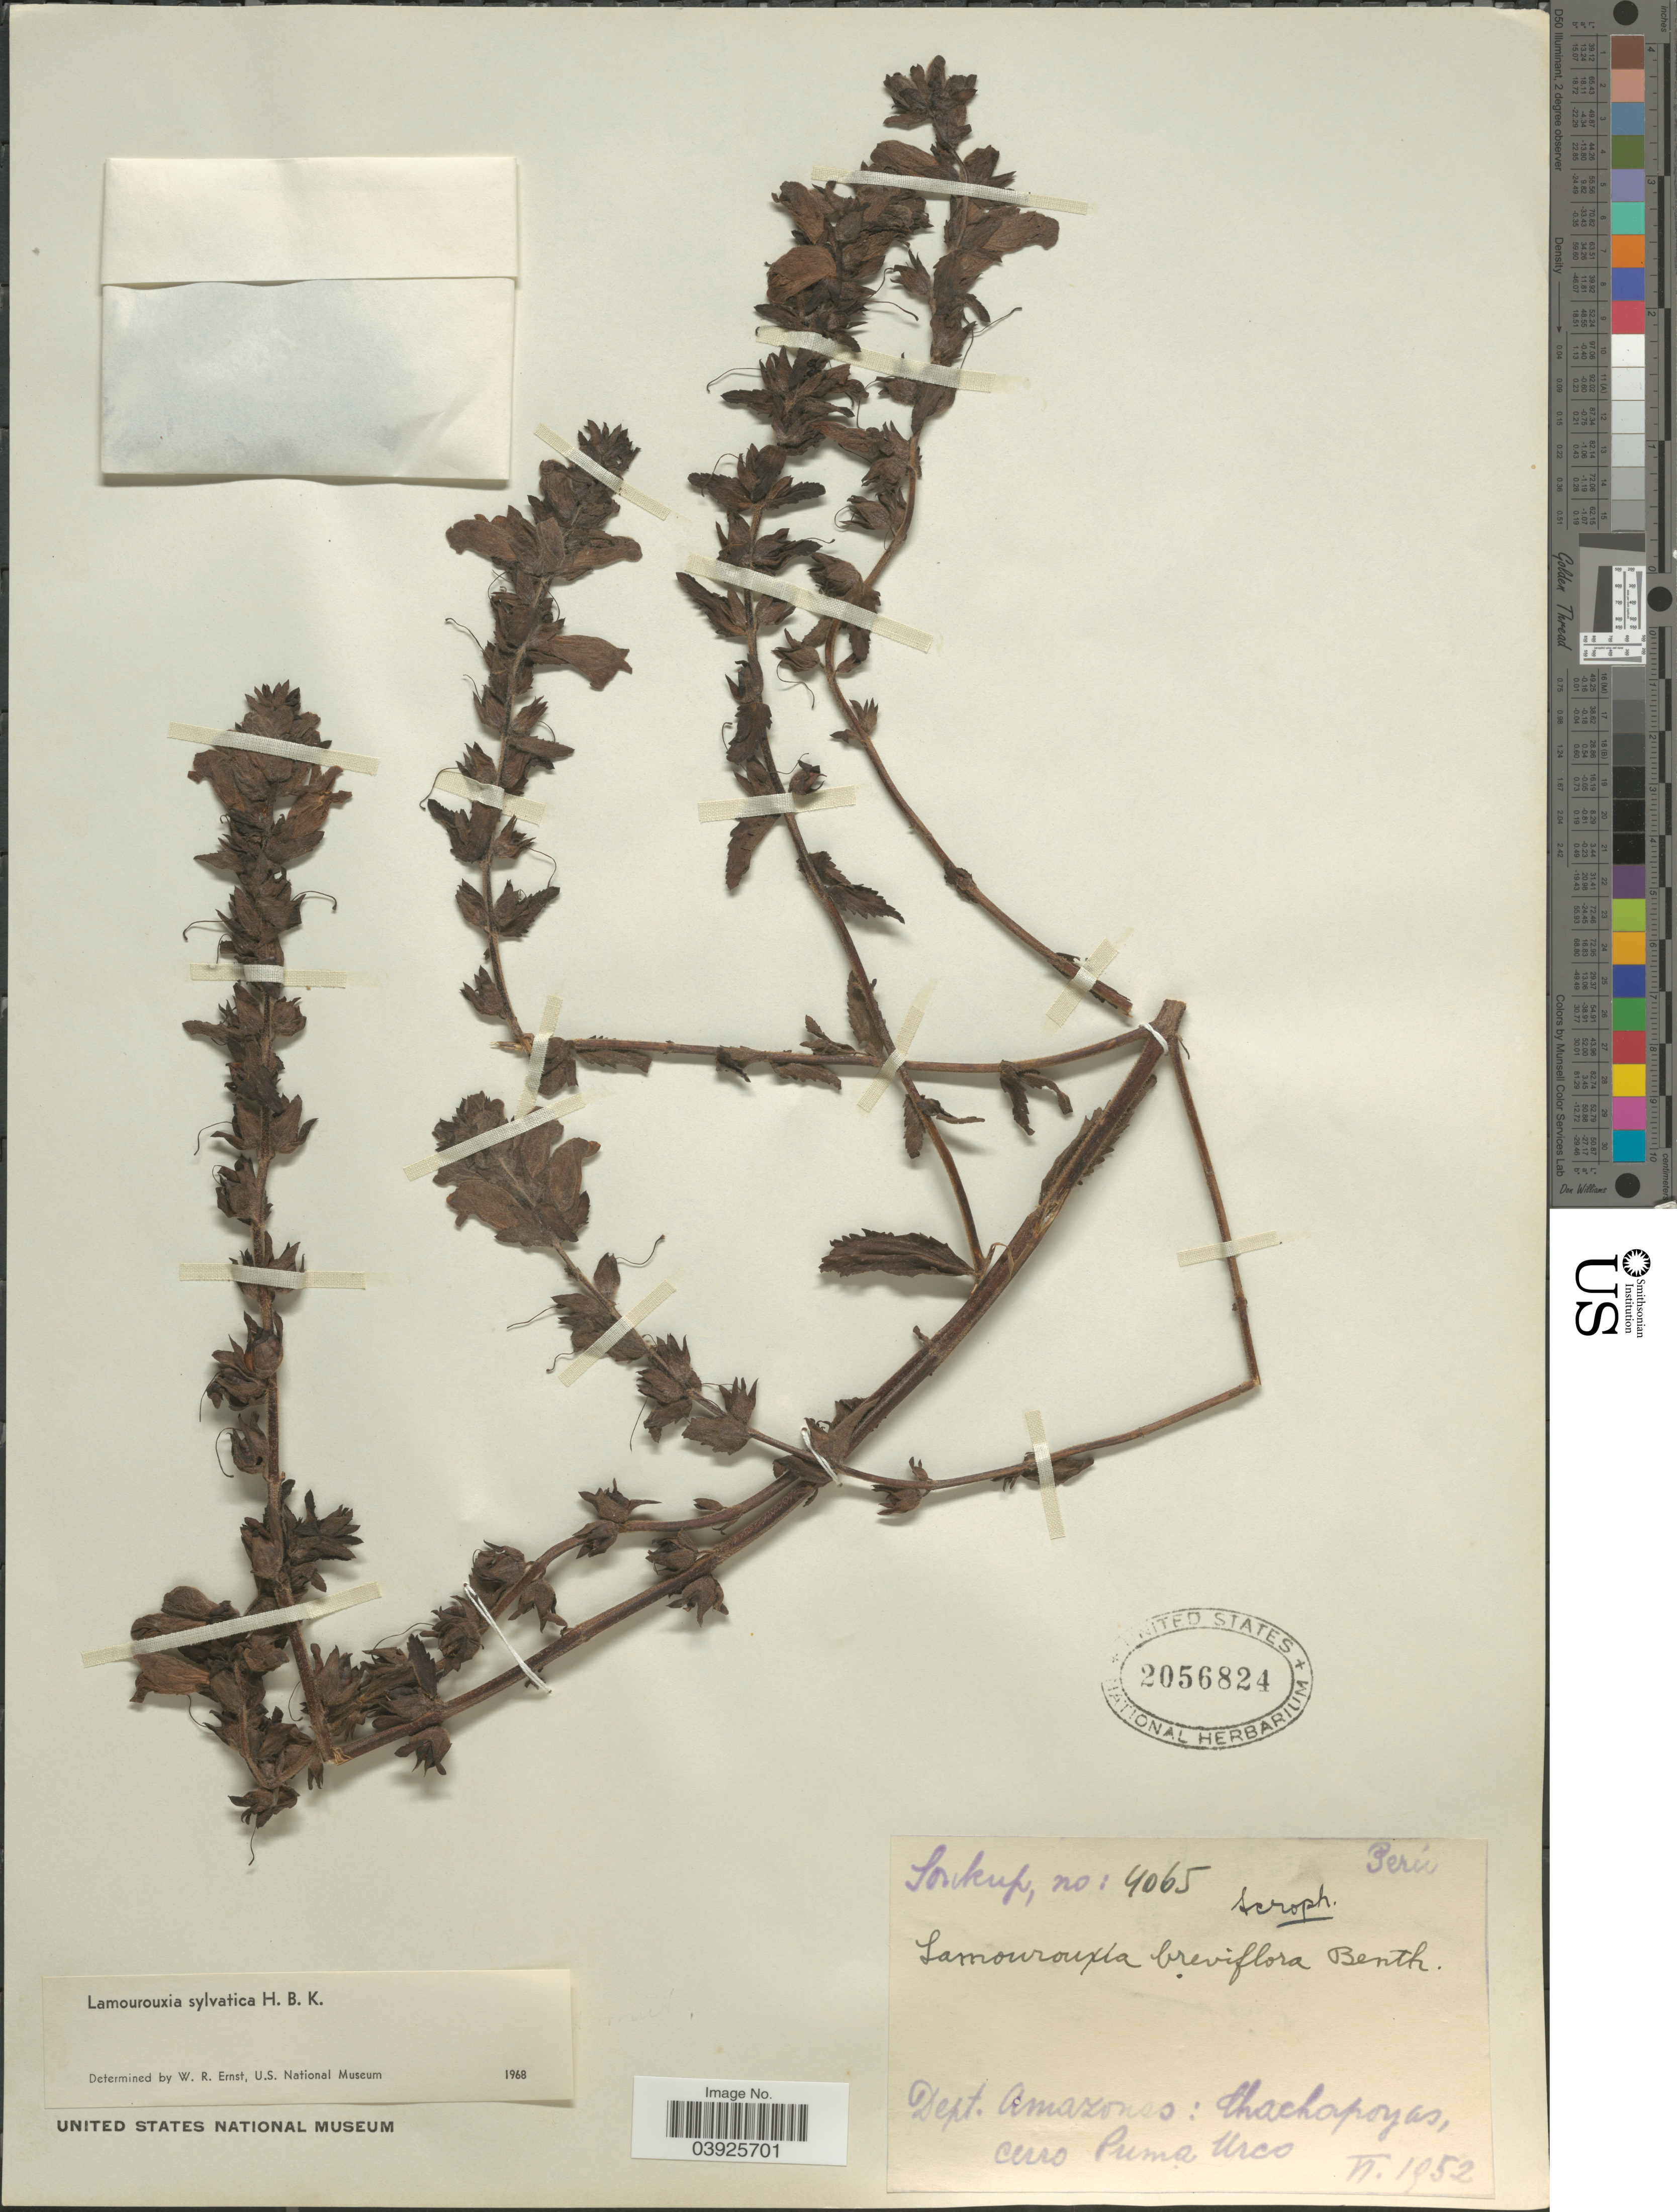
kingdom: Plantae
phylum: Tracheophyta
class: Magnoliopsida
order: Lamiales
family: Orobanchaceae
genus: Lamourouxia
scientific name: Lamourouxia sylvatica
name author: Kunth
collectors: -- Soukup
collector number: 4065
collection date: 1952-06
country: Peru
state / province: Amazonas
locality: Dept. Amazonas: Chachapoyas, cerro Puma Urco.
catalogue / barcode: US 2056824